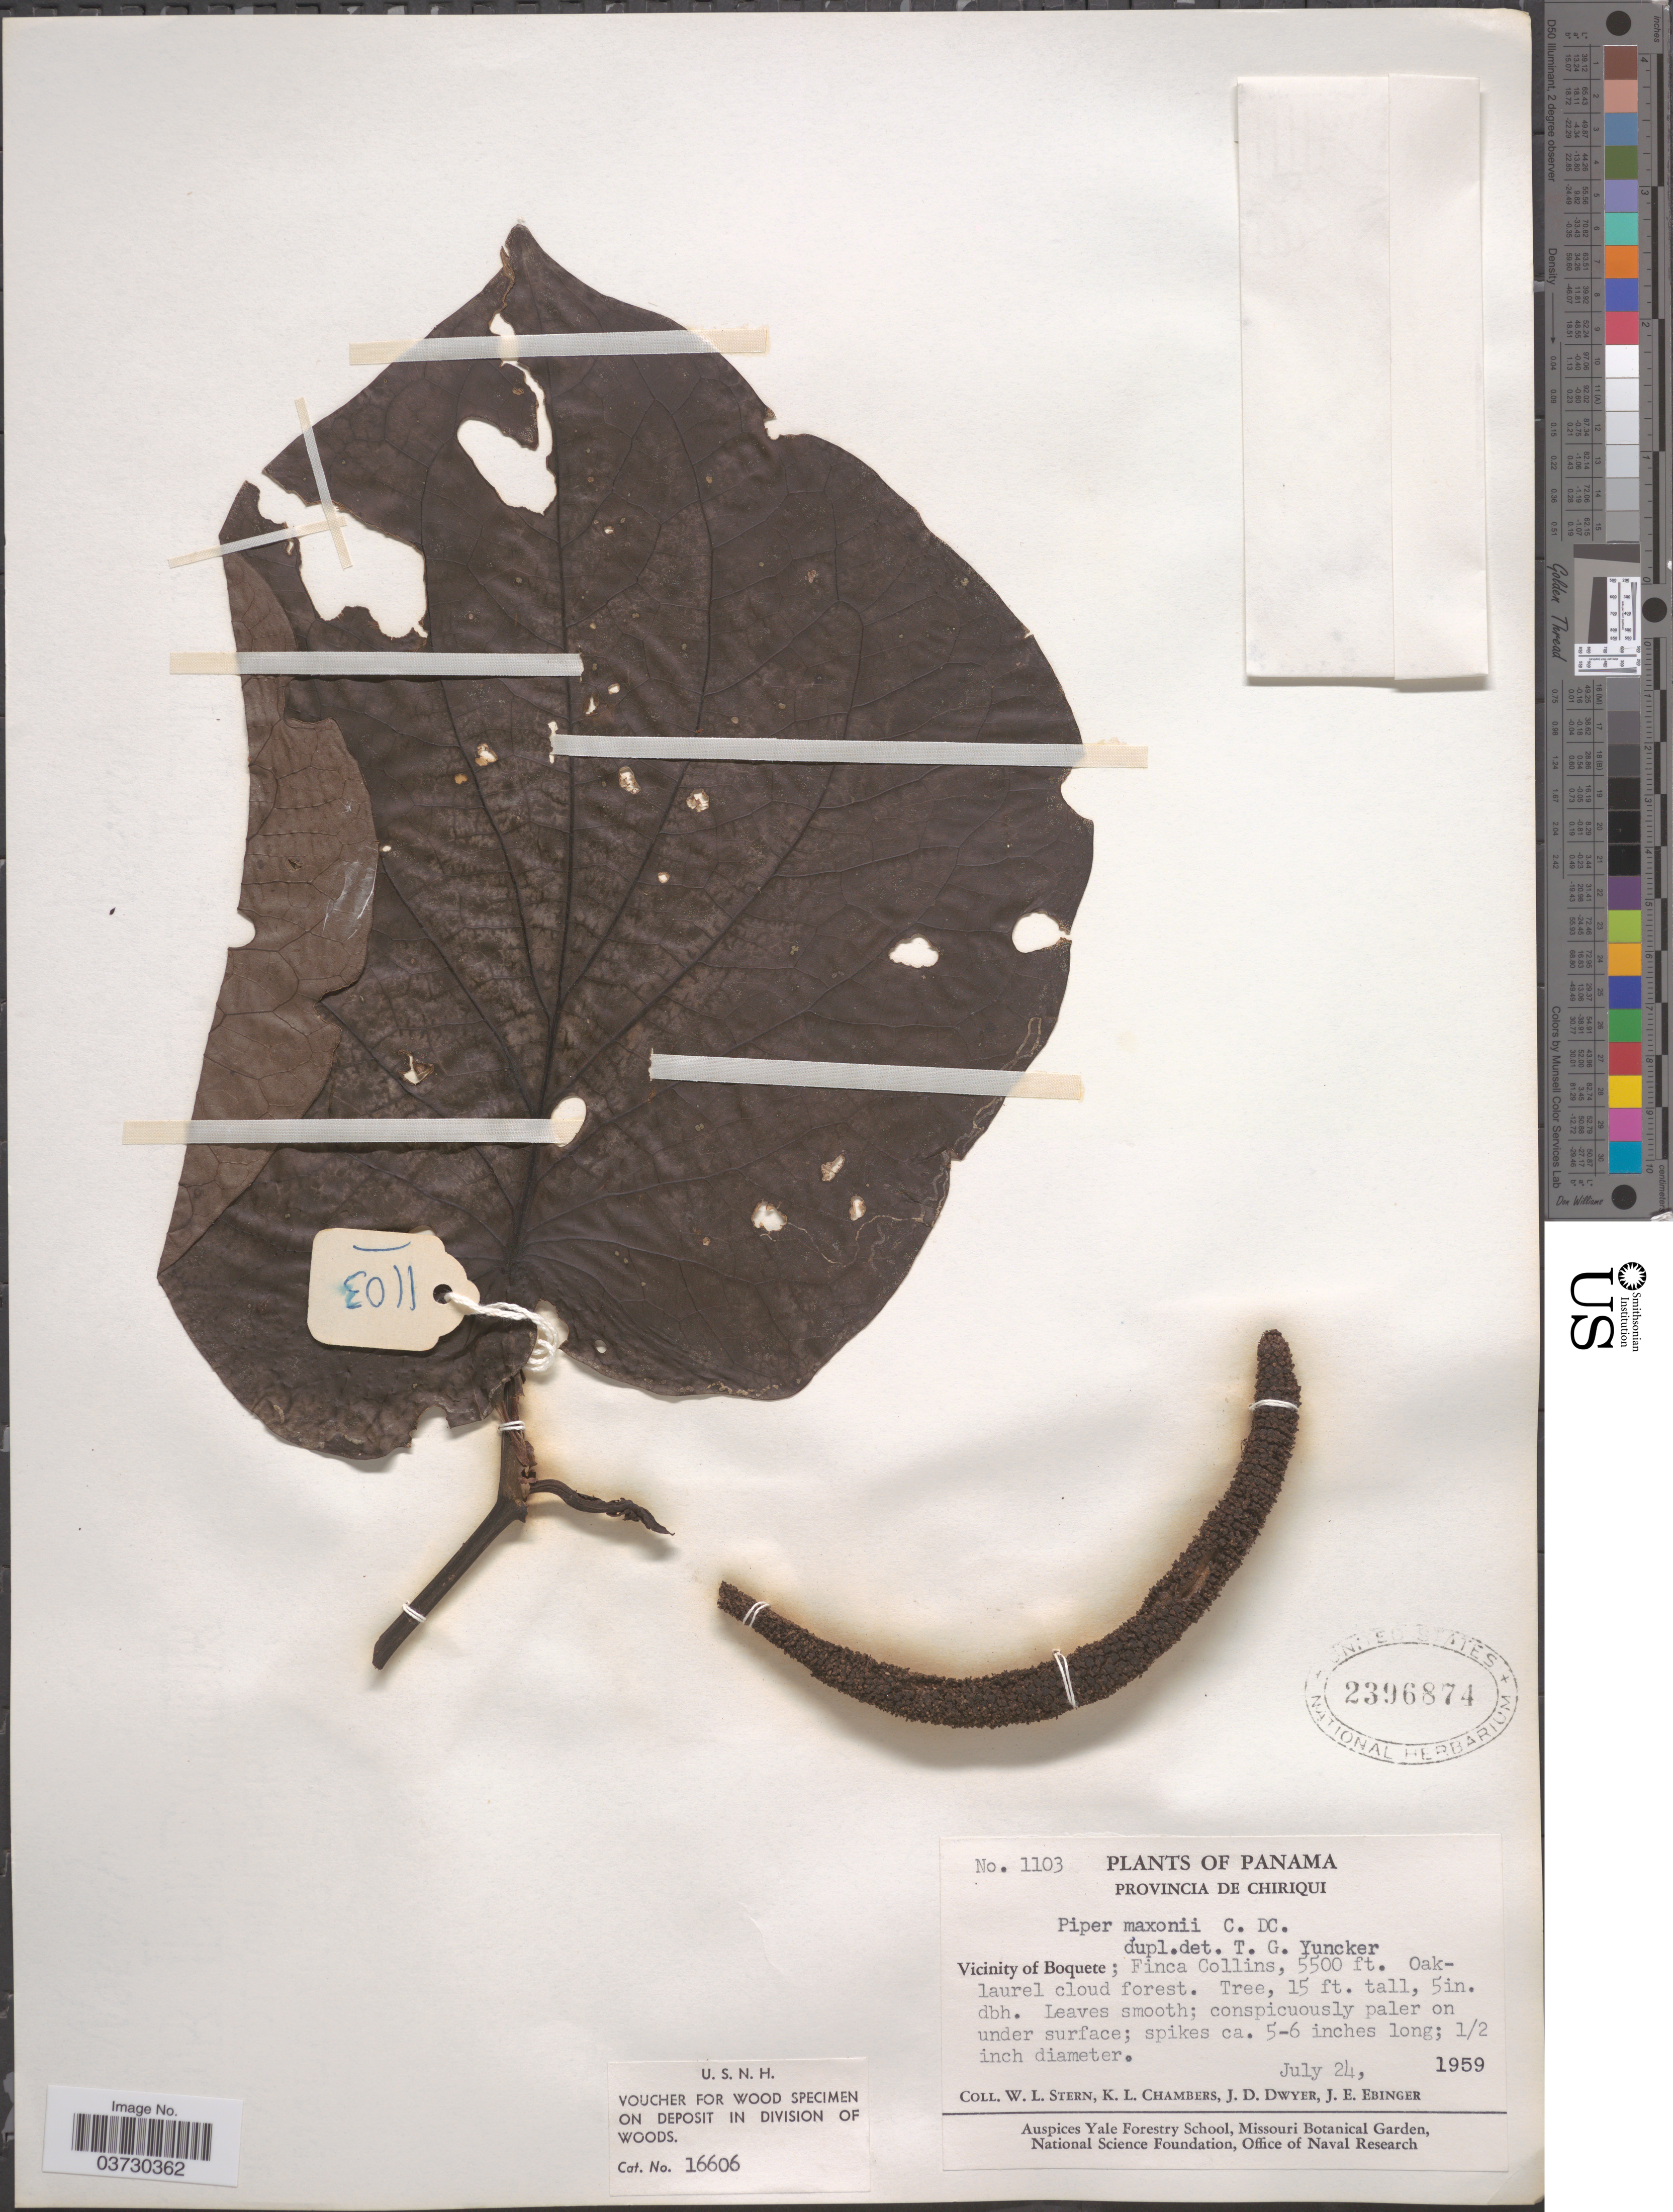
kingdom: Plantae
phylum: Tracheophyta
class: Magnoliopsida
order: Piperales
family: Piperaceae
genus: Piper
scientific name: Piper maxonii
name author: C. DC.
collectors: W. L. Stern, K. Chambers, J. D. Dwyer & J. Ebinger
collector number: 1103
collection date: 1959-07-24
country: Panama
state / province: Chiriqui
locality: Vicinity of Boquete; Finca Collins.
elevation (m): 1676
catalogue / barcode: US 2396874